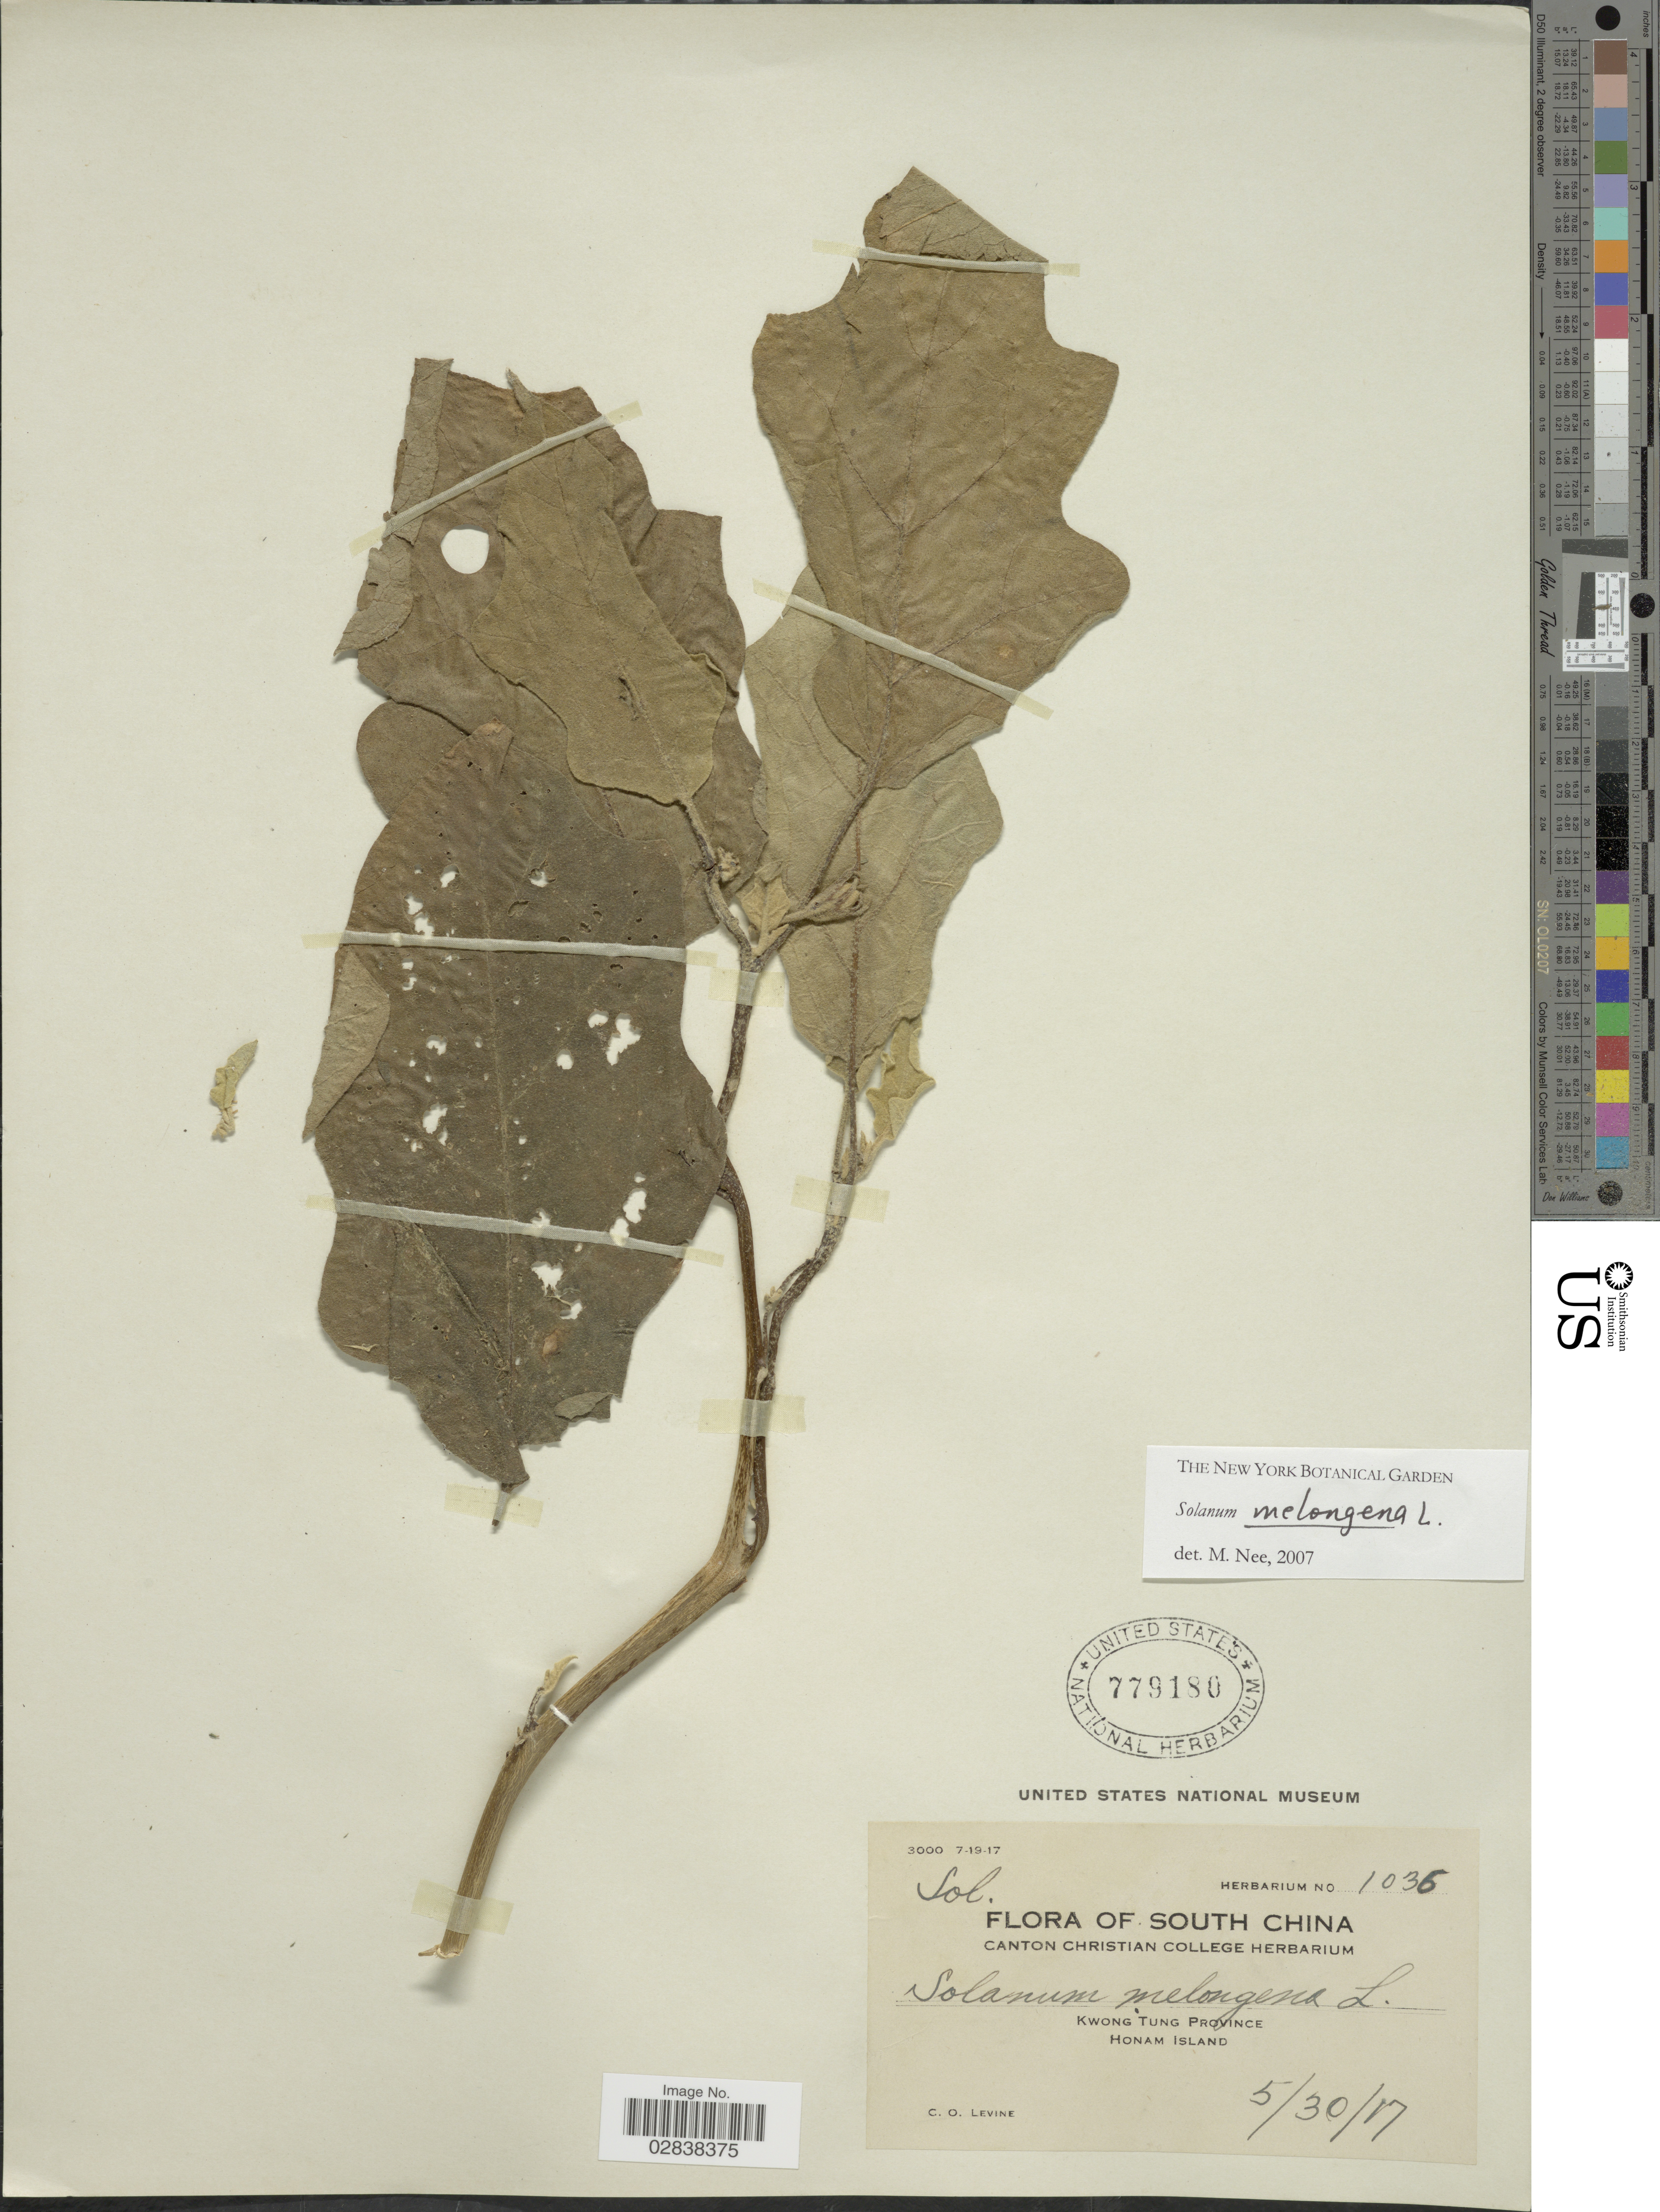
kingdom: Plantae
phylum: Tracheophyta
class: Magnoliopsida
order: Solanales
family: Solanaceae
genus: Solanum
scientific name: Solanum melongena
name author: L.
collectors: C. O. Levine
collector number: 1036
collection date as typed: Transcribed d/m/y: 30/5/17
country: China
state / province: Guangdong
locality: South China, Kwong Tung Province, Honam Island.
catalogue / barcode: US 779180